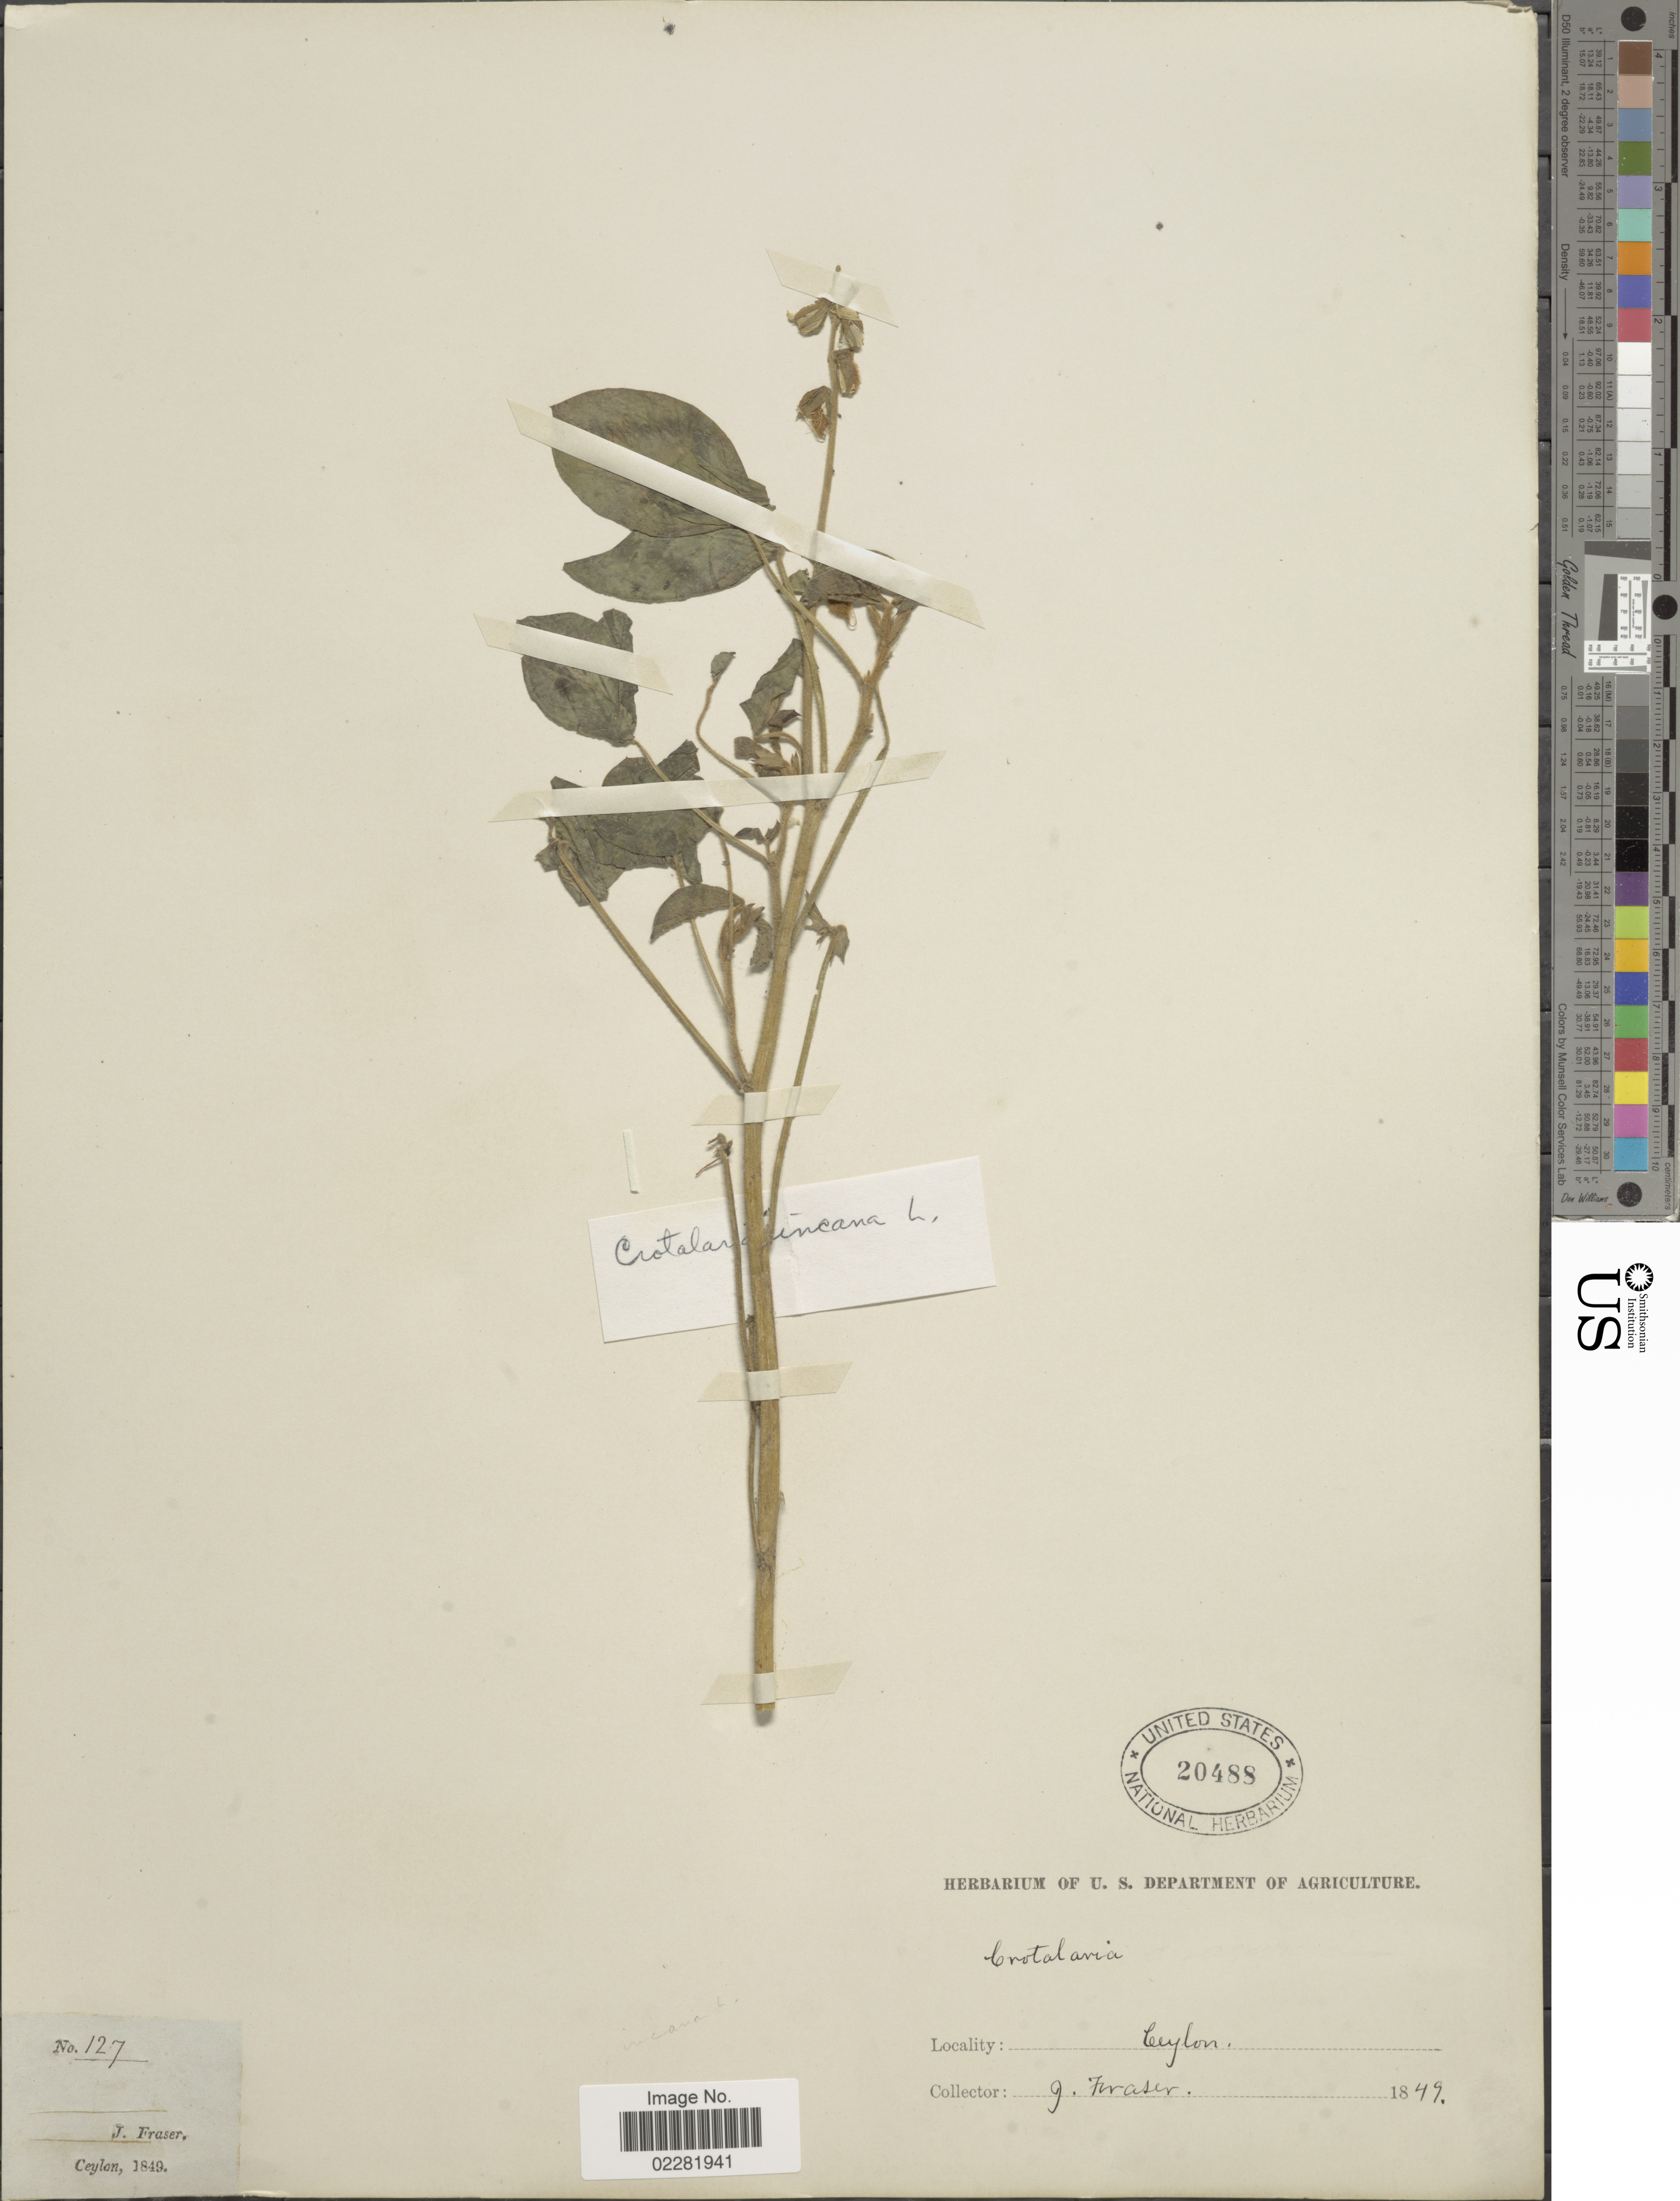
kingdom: Plantae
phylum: Tracheophyta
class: Magnoliopsida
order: Fabales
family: Fabaceae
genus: Crotalaria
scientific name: Crotalaria incana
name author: L.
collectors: J. Fraser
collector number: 127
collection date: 1849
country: Sri Lanka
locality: Ceylon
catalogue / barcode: US 20488